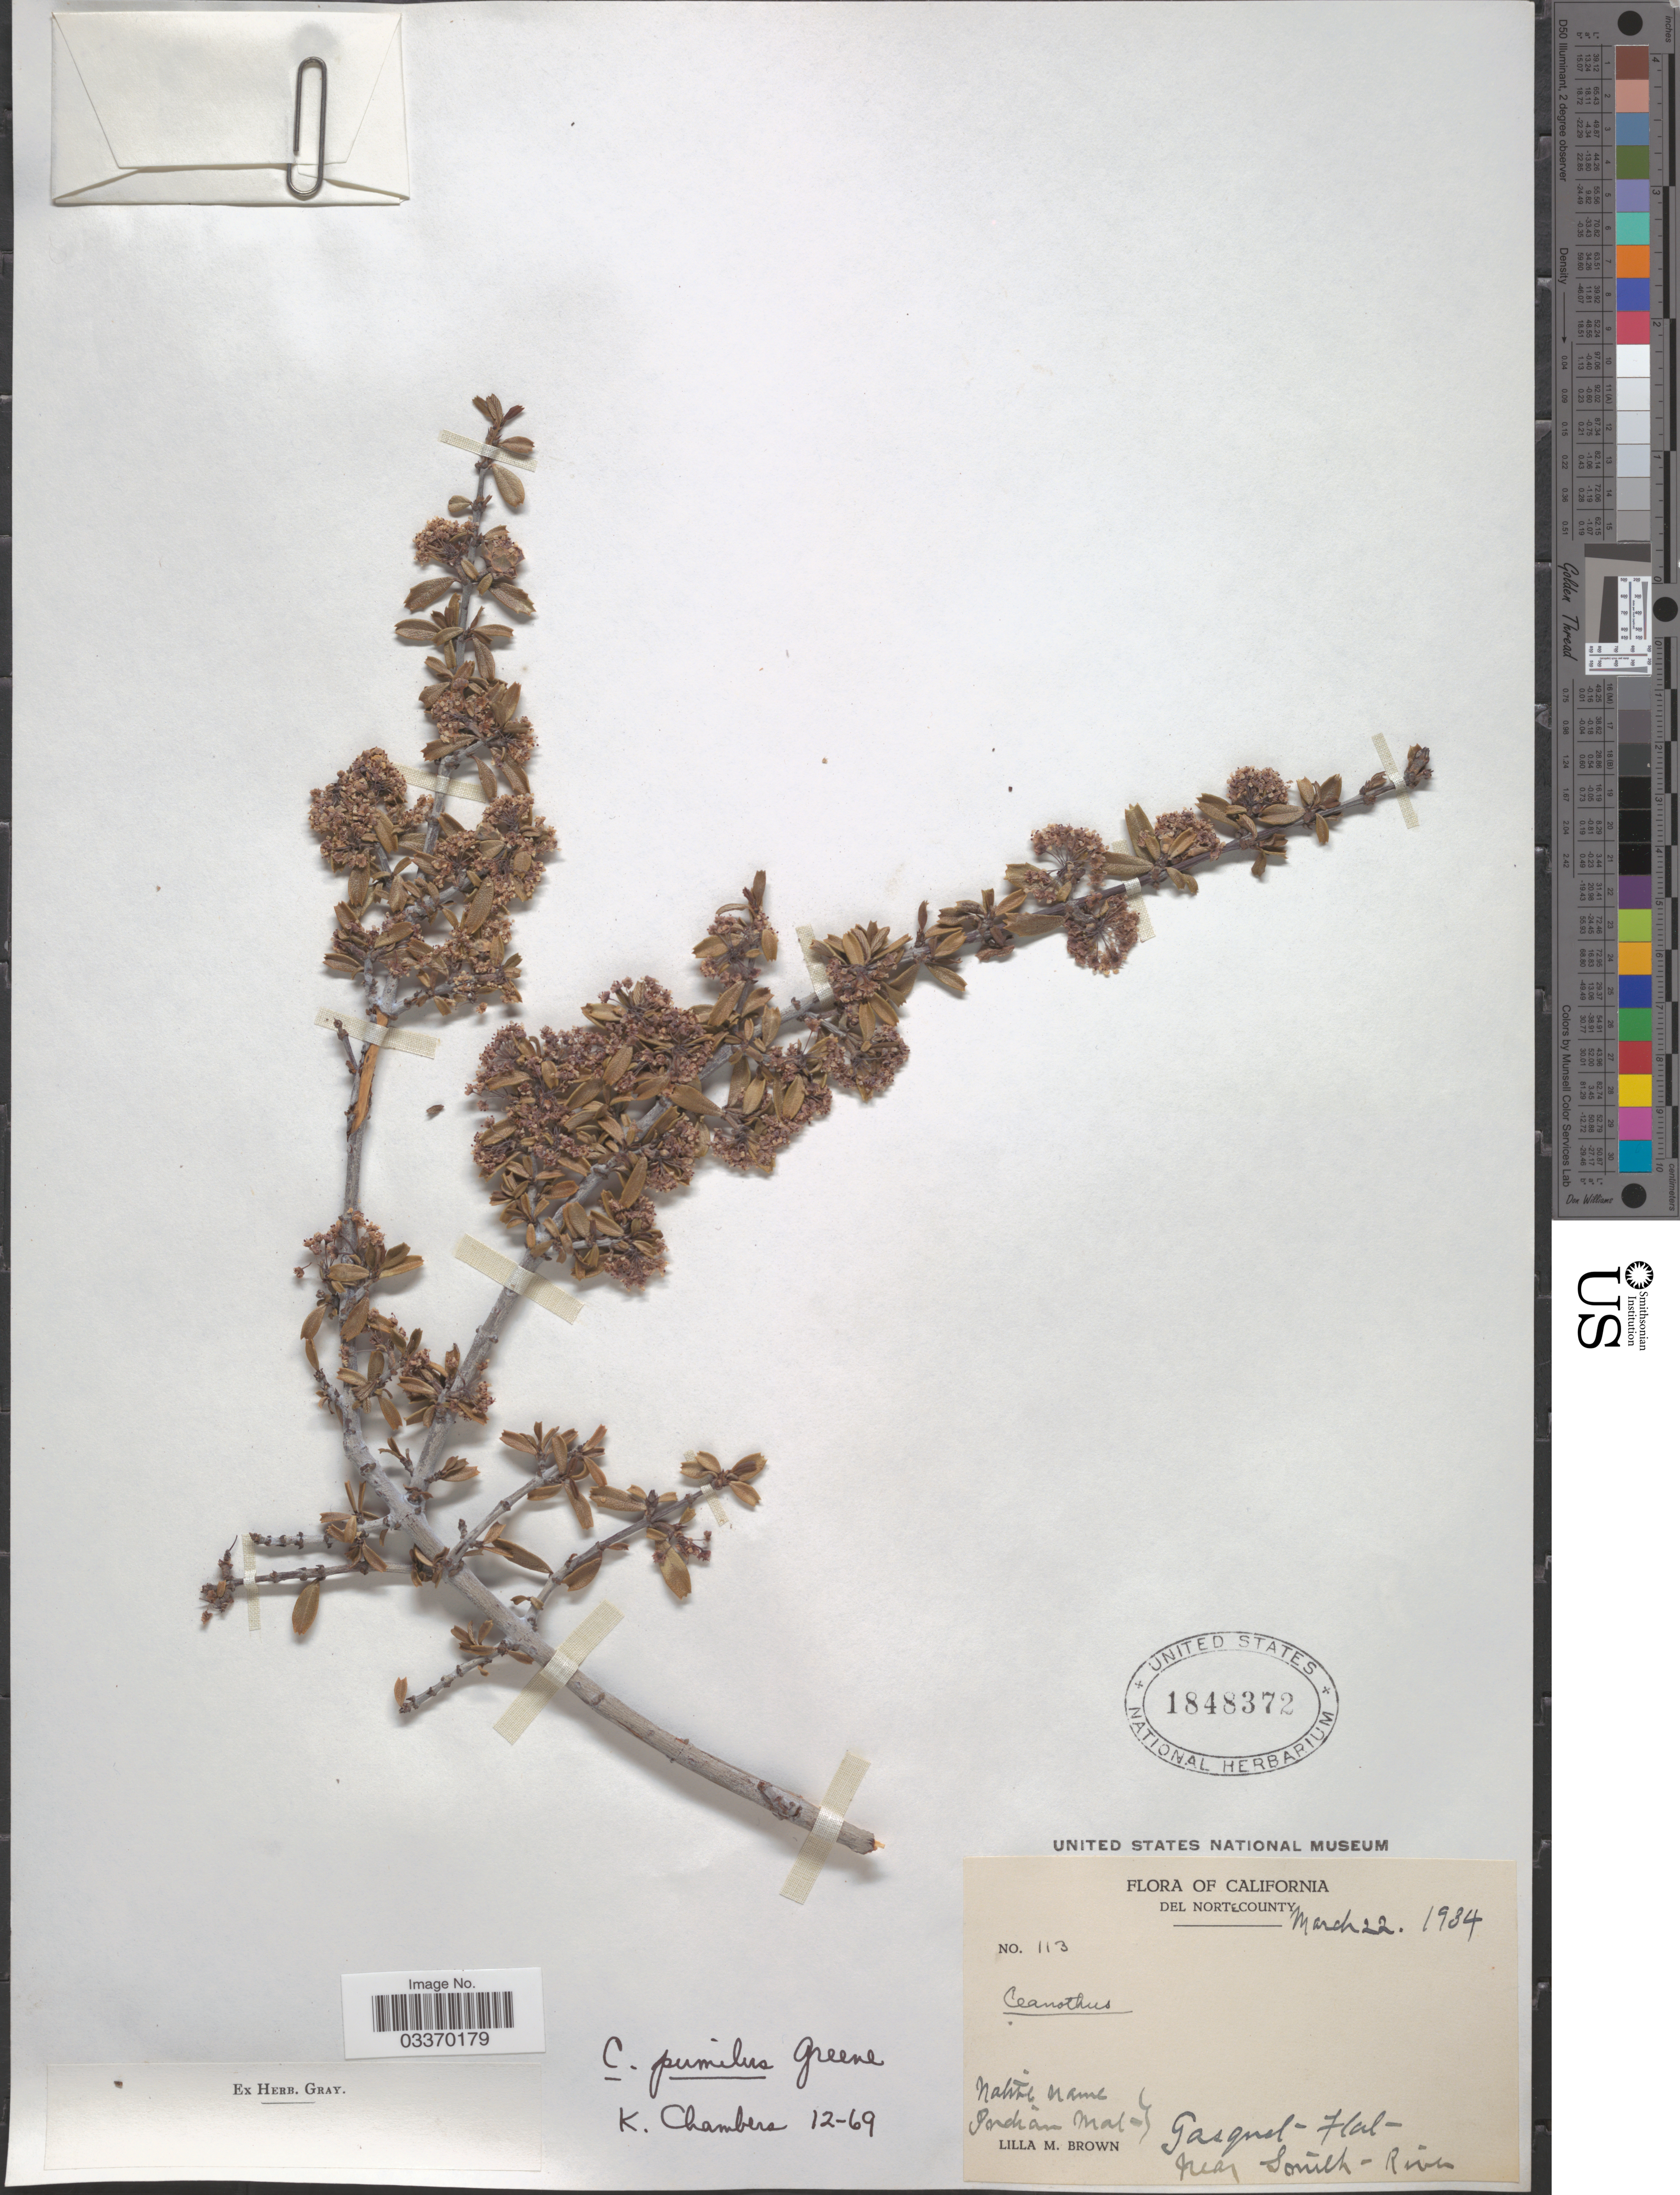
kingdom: Plantae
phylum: Tracheophyta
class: Magnoliopsida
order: Rosales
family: Rhamnaceae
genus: Ceanothus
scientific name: Ceanothus pumilus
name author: Greene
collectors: L. M. Brown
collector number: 113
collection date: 1934-03-22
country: United States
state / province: California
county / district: Del Norte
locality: Del Norte County, Near South-River.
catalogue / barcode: US 1848372